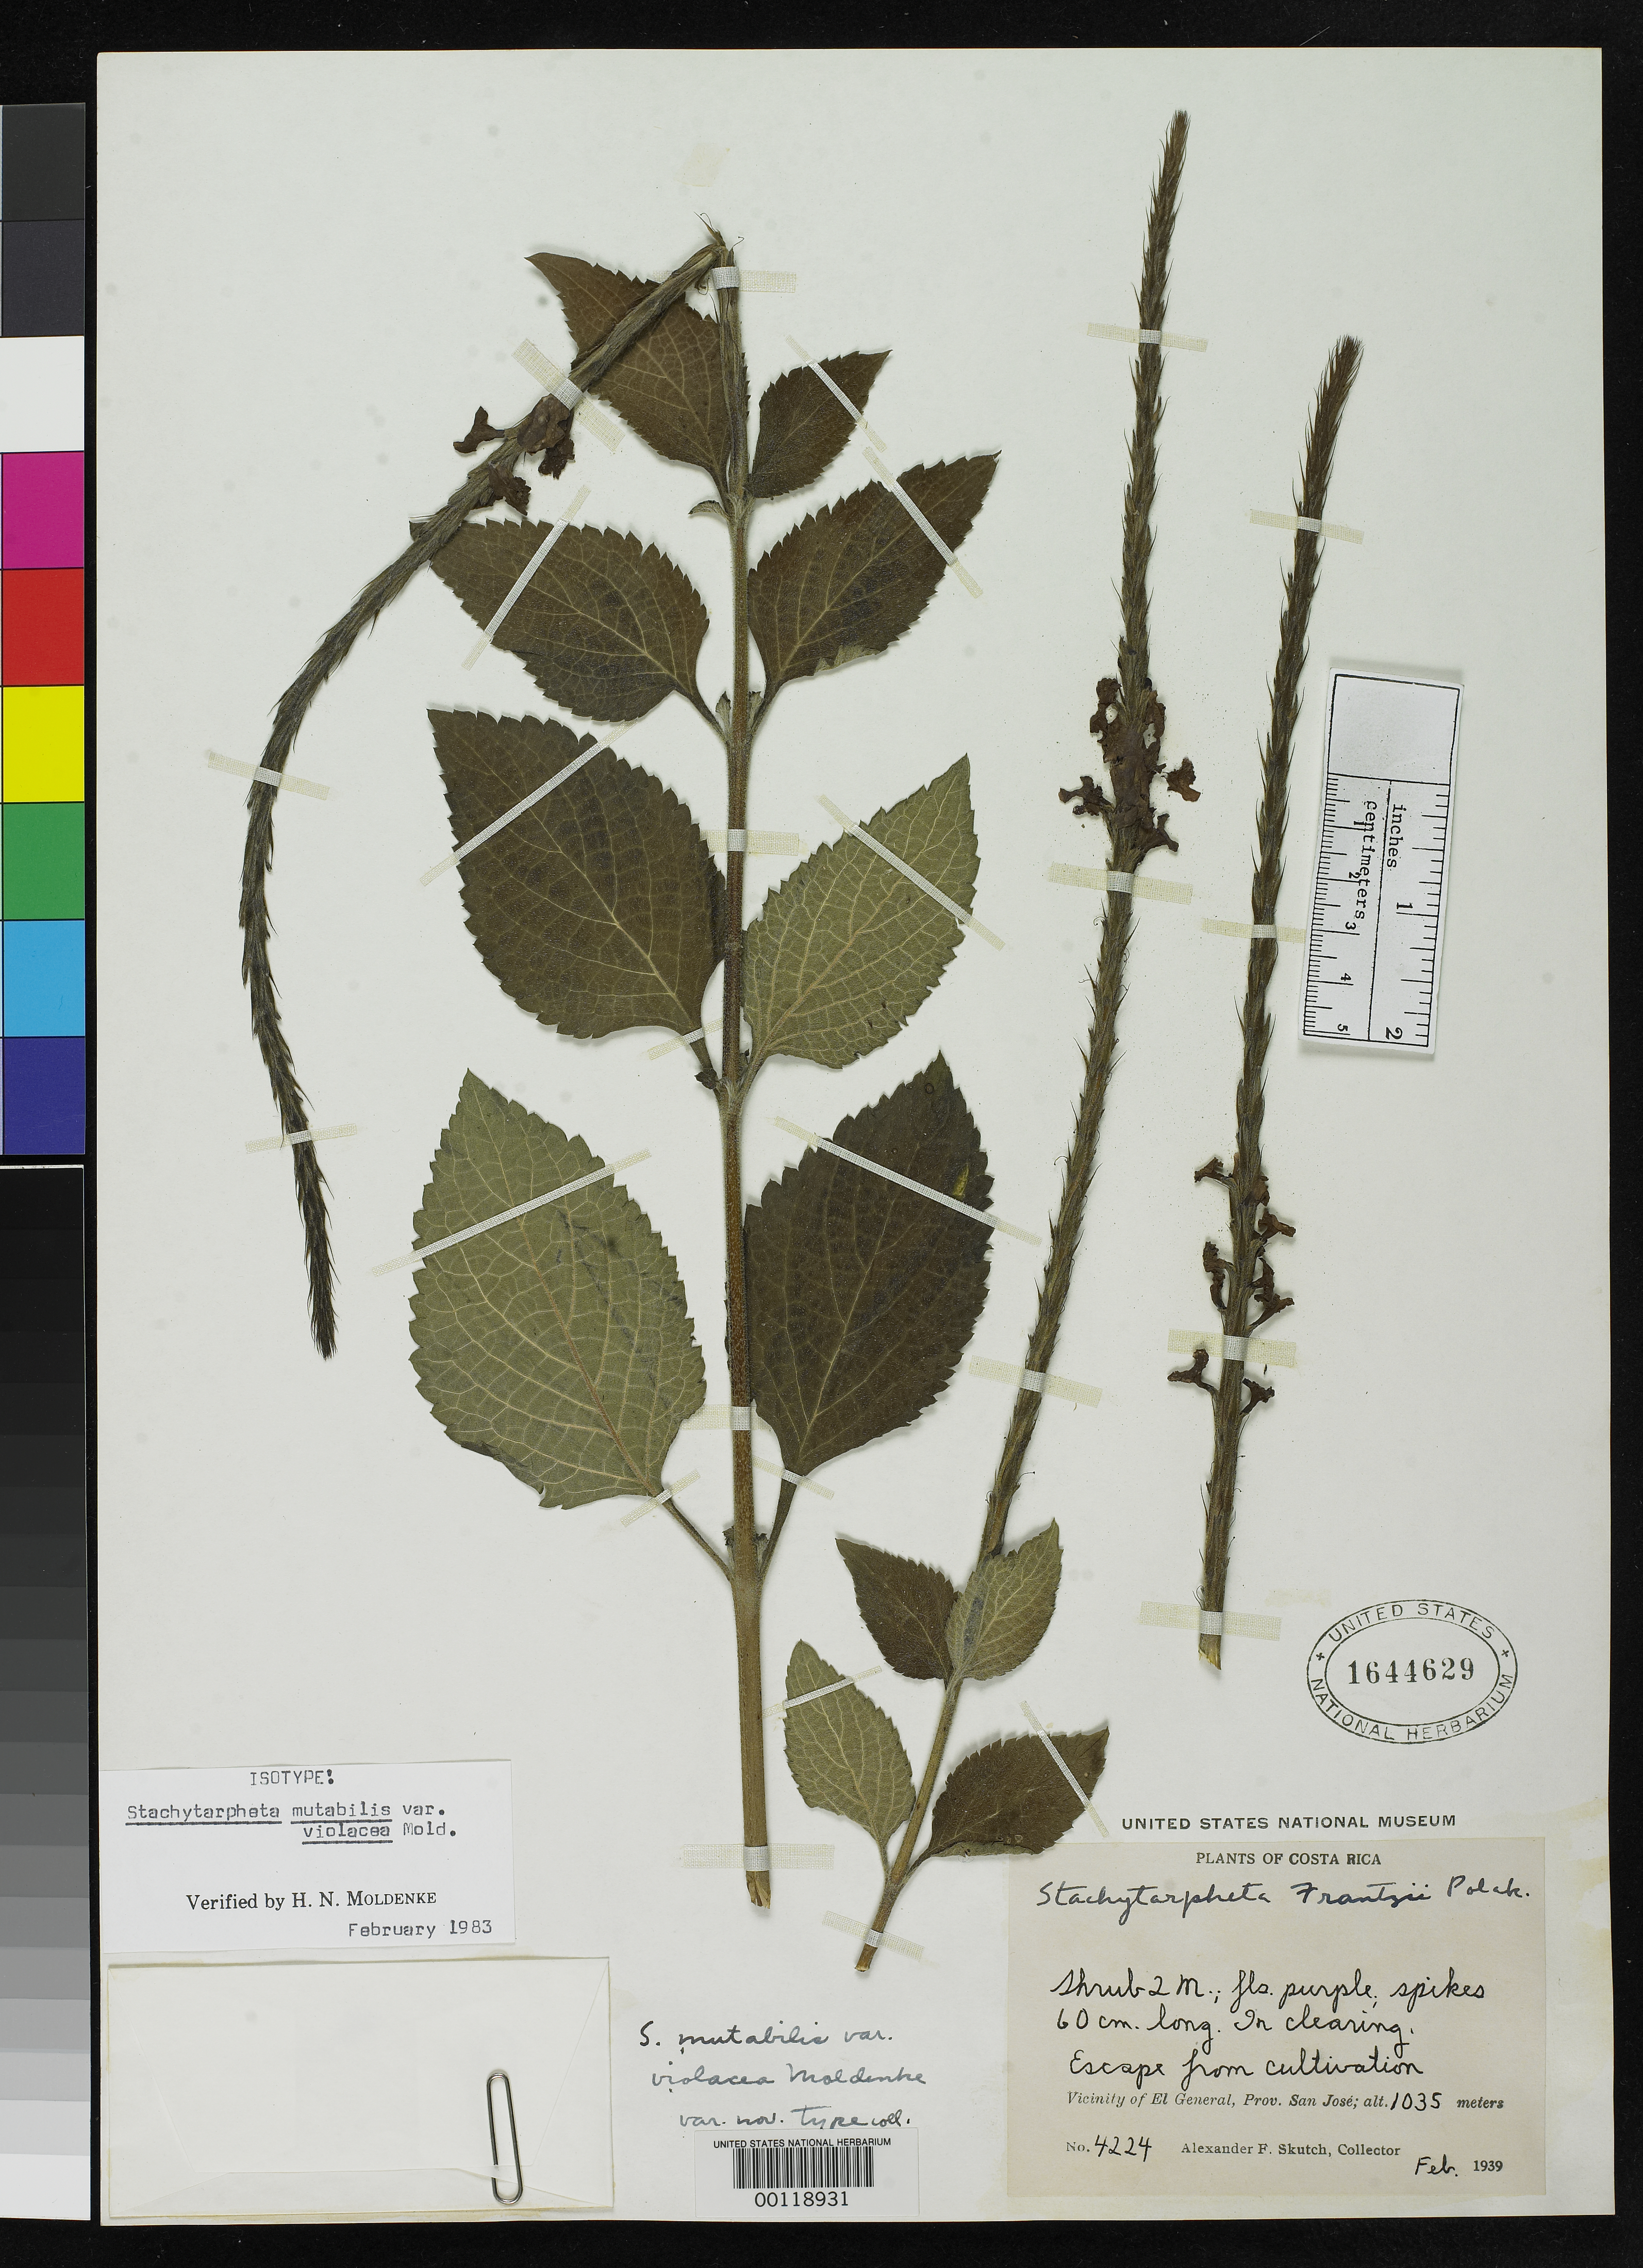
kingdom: Plantae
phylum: Tracheophyta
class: Magnoliopsida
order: Lamiales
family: Verbenaceae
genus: Stachytarpheta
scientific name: Stachytarpheta mutabilis var. violacea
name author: Moldenke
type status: Isotype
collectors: A. F. Skutch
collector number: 4224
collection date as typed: Feb 1939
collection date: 1939-02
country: Costa Rica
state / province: San José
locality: Vicinity of El General.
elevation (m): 1035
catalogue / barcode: US 1644629